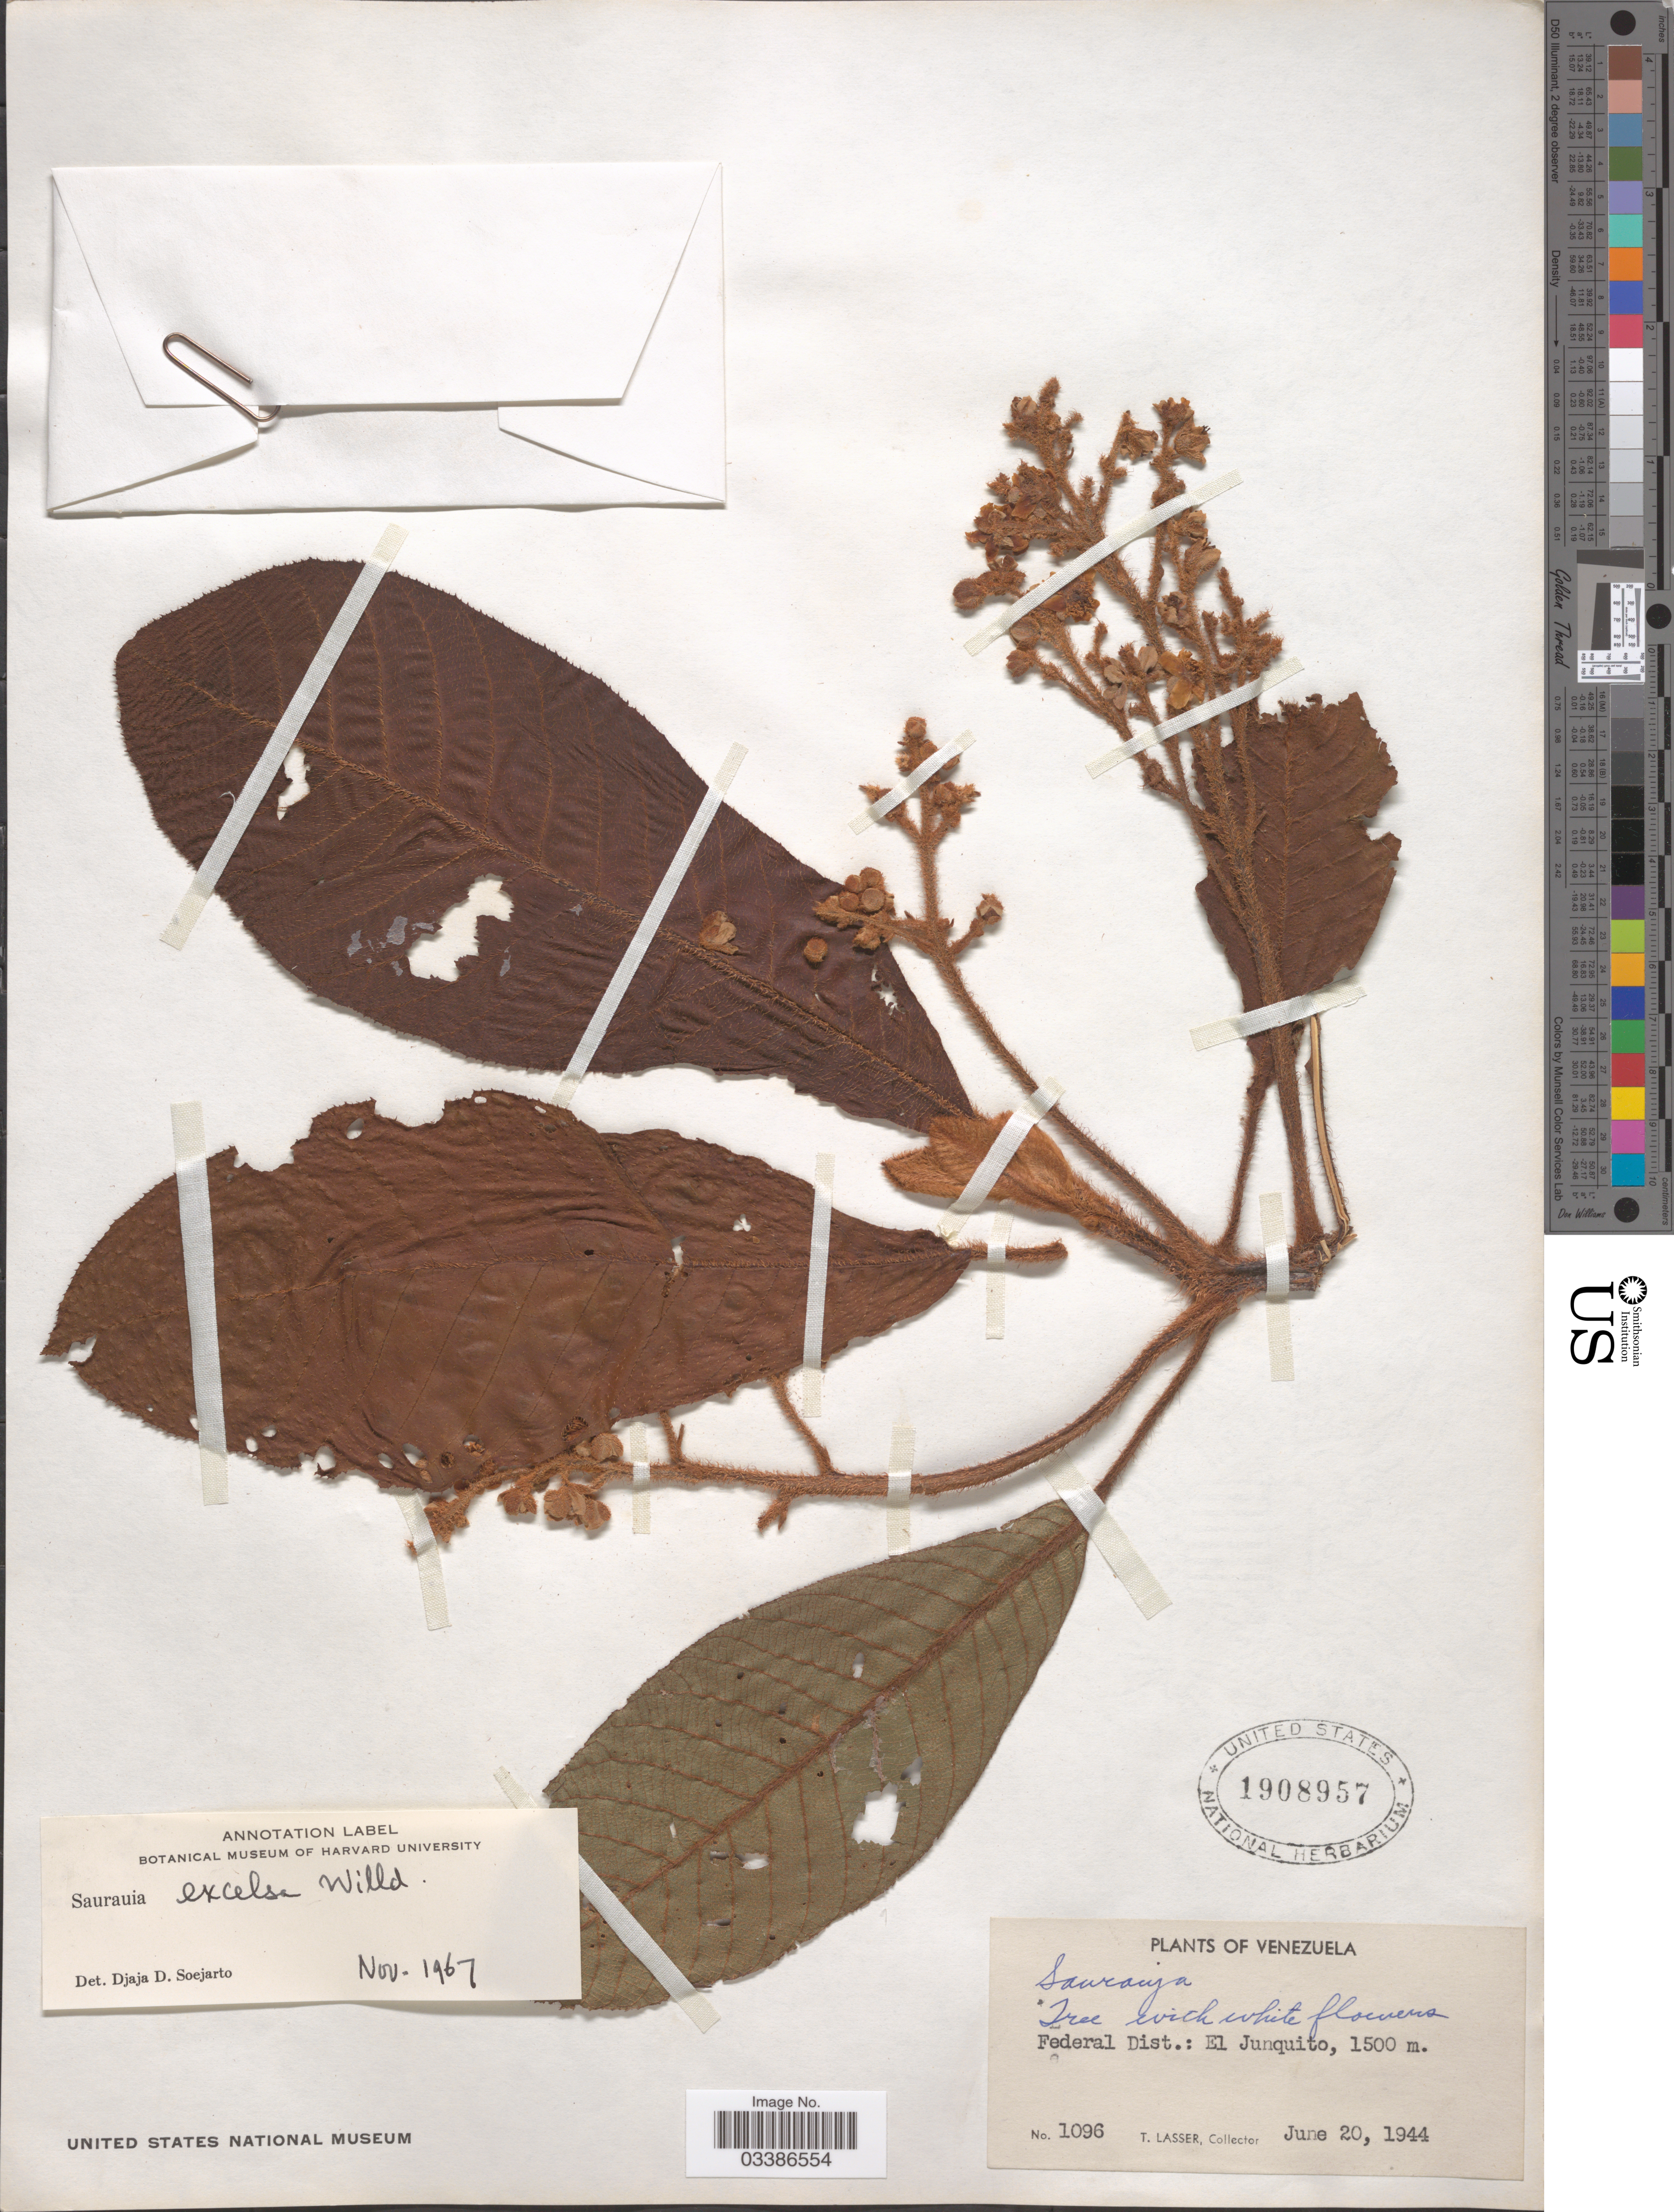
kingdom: Plantae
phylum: Tracheophyta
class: Magnoliopsida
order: Ericales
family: Actinidiaceae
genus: Saurauia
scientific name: Saurauia excelsa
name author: Willd.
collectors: T. Lasser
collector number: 1096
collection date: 1944-06-20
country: Venezuela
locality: Federal Dist.: El Junquito.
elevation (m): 1500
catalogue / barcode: US 1908957